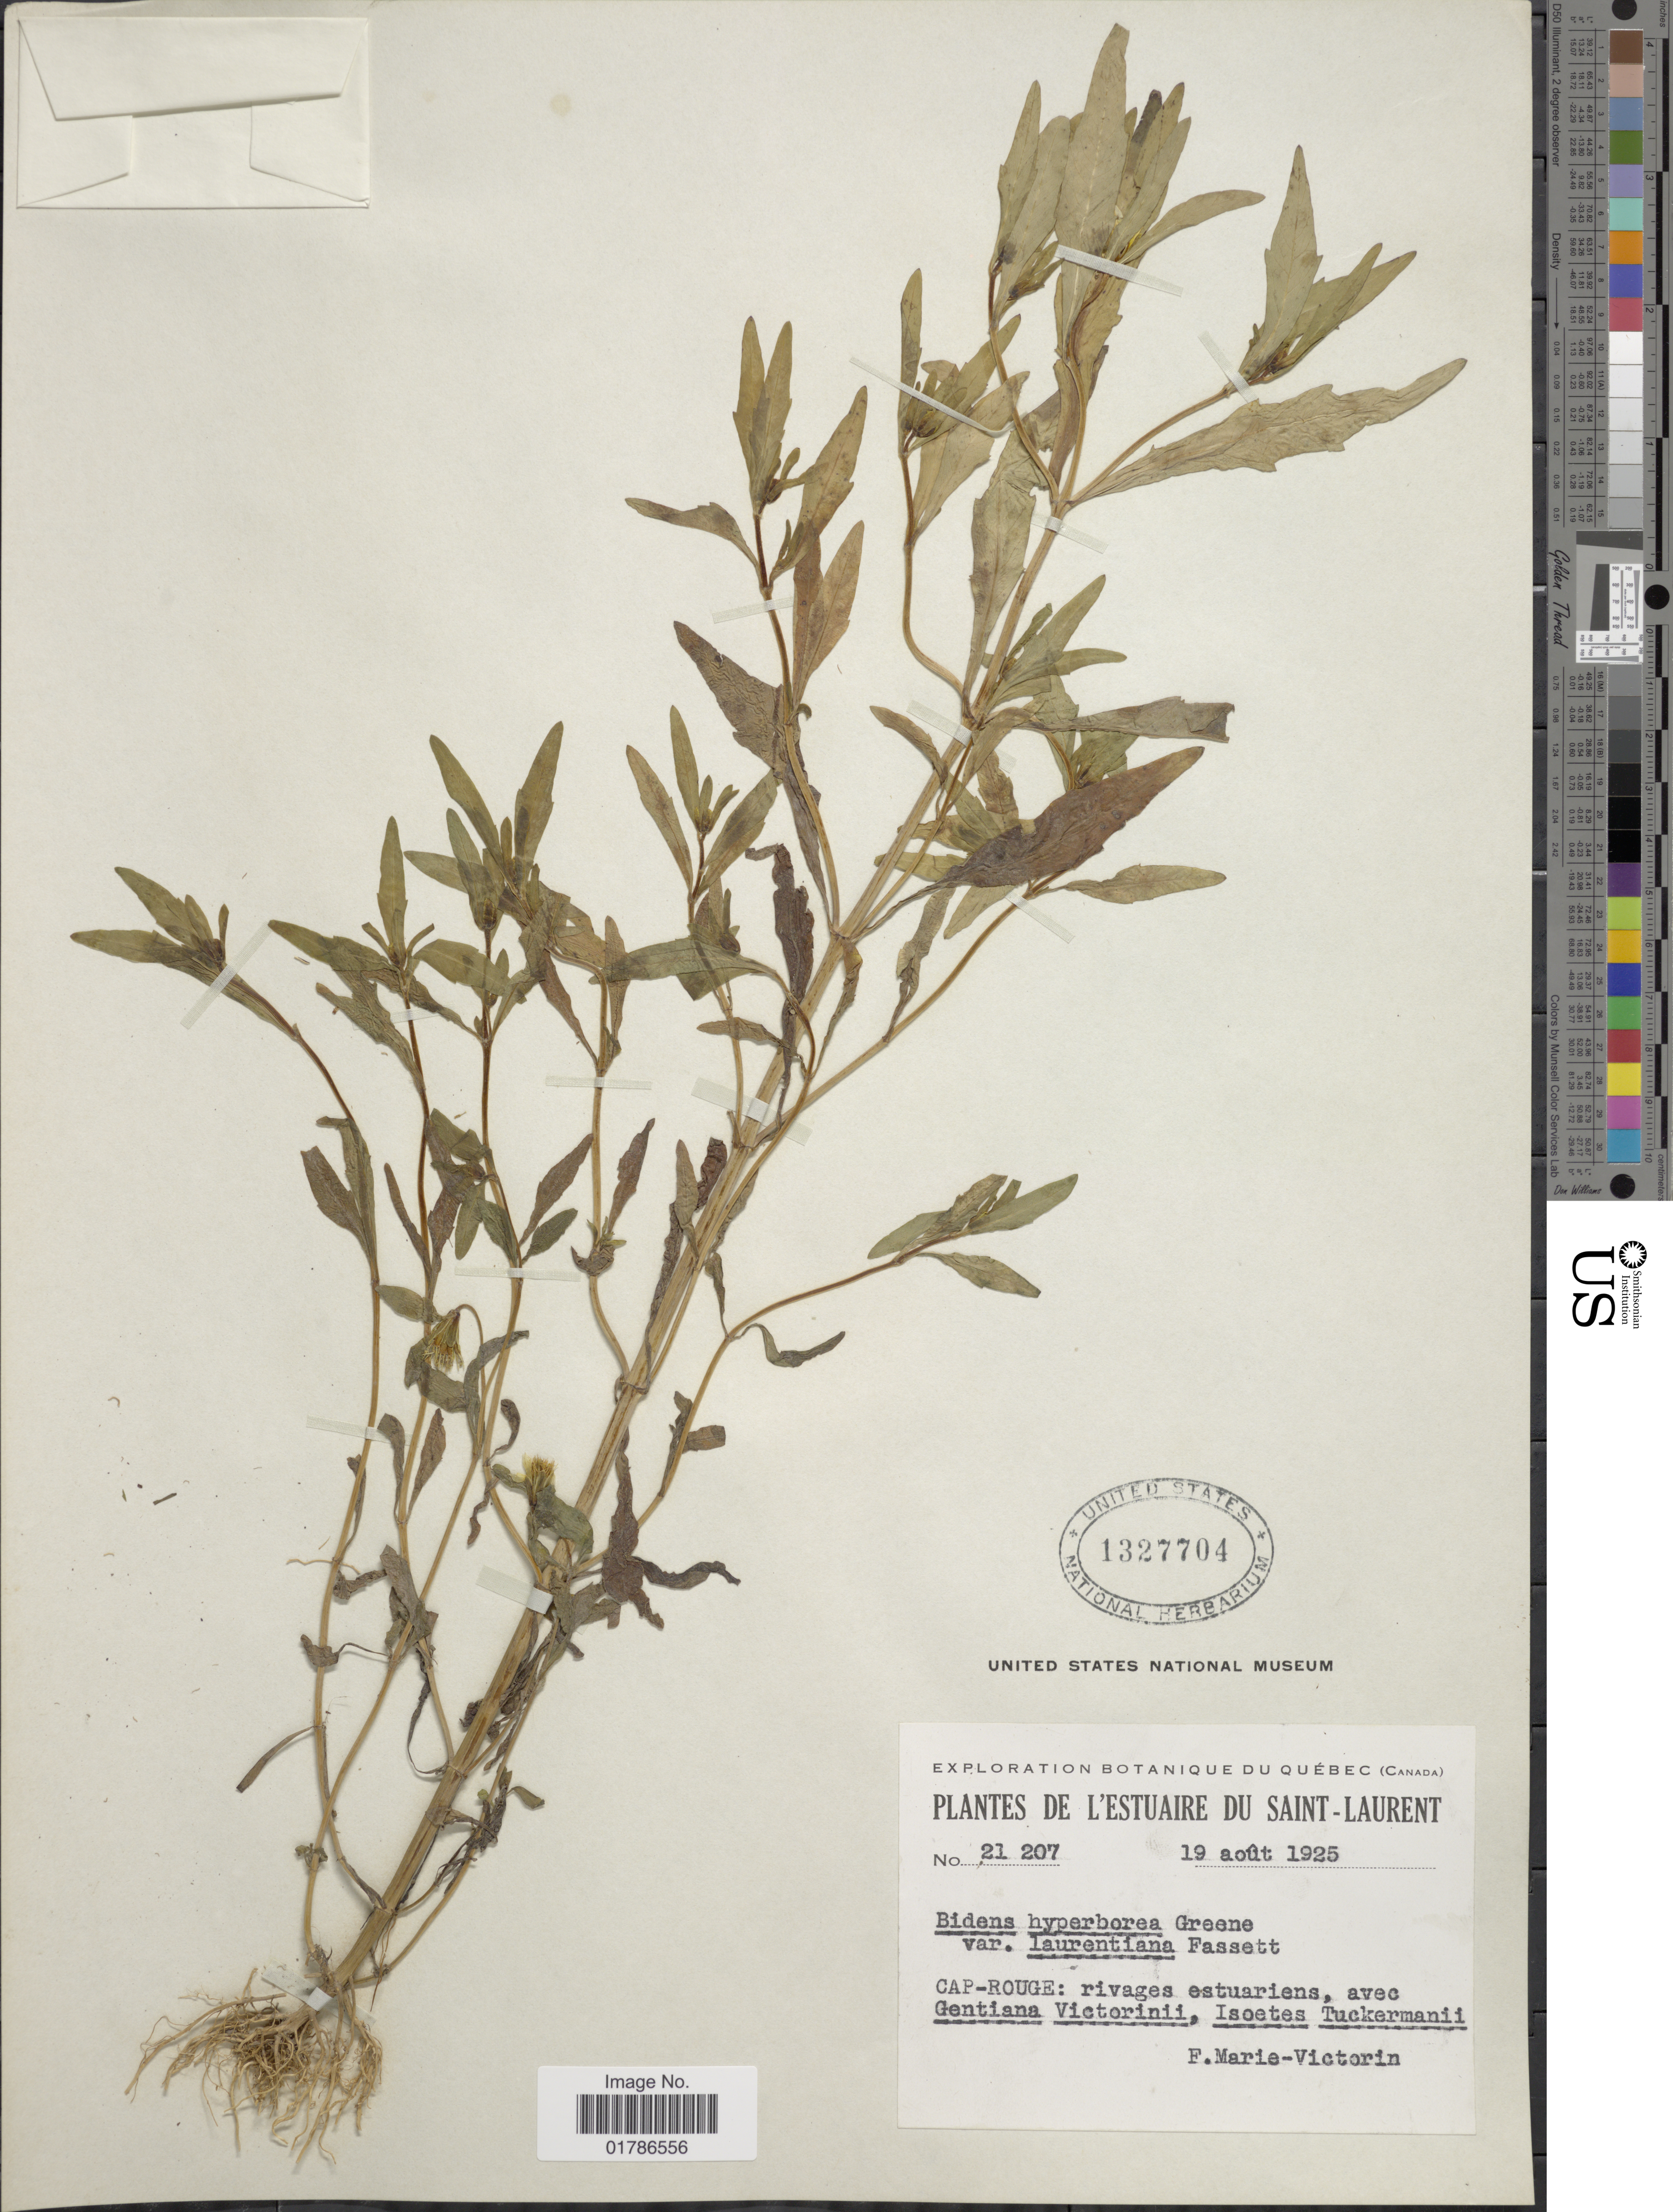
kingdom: Plantae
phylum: Tracheophyta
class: Magnoliopsida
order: Asterales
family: Asteraceae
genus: Bidens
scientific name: Bidens hyperborea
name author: Greene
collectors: F. Marie-Victorin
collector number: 21207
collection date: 1925-08-19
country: Canada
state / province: Quebec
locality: L'estuaire Du Saint- Laurent, Cap-Rouge: rivages estuariens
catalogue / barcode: US 1327704